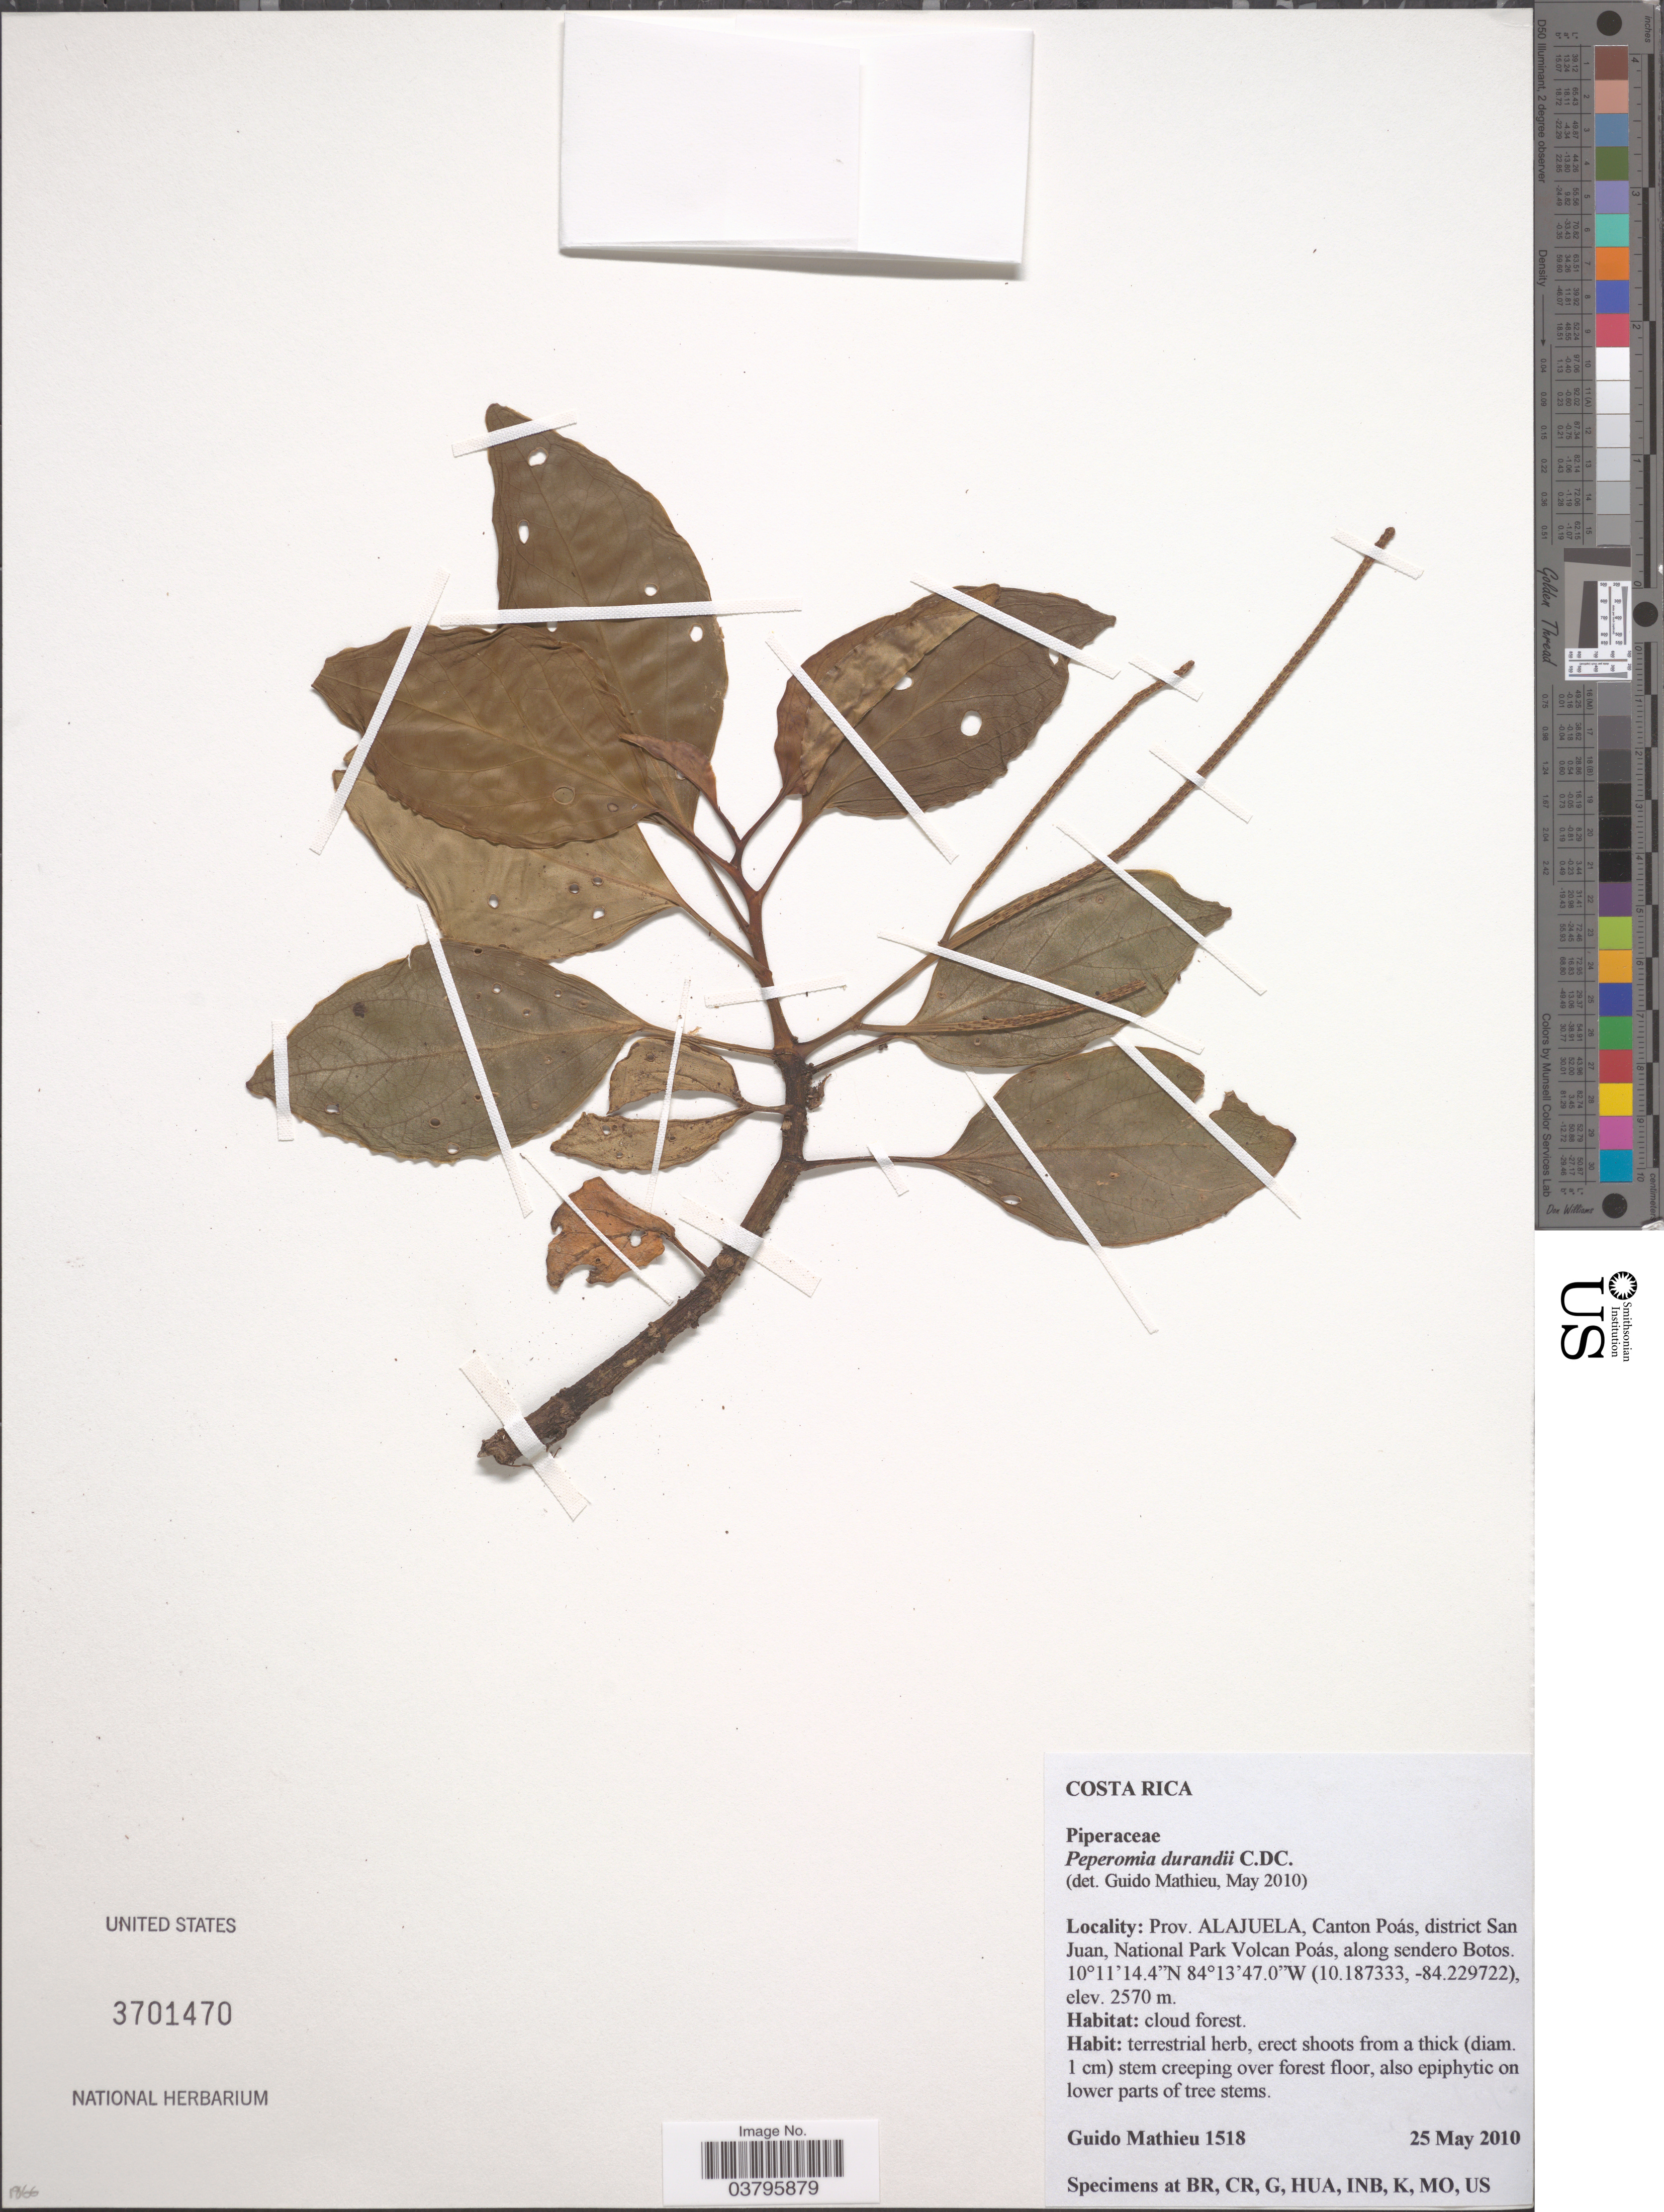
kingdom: Plantae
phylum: Tracheophyta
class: Magnoliopsida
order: Piperales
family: Piperaceae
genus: Peperomia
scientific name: Peperomia durandi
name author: C. DC.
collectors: G. Mathieu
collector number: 1518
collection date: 2010-05-25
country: Costa Rica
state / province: Alajuela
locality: Canton Poás, district San Juan, National Park Volcan Poás, along sendero Botos.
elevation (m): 2570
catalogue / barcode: US 3701470